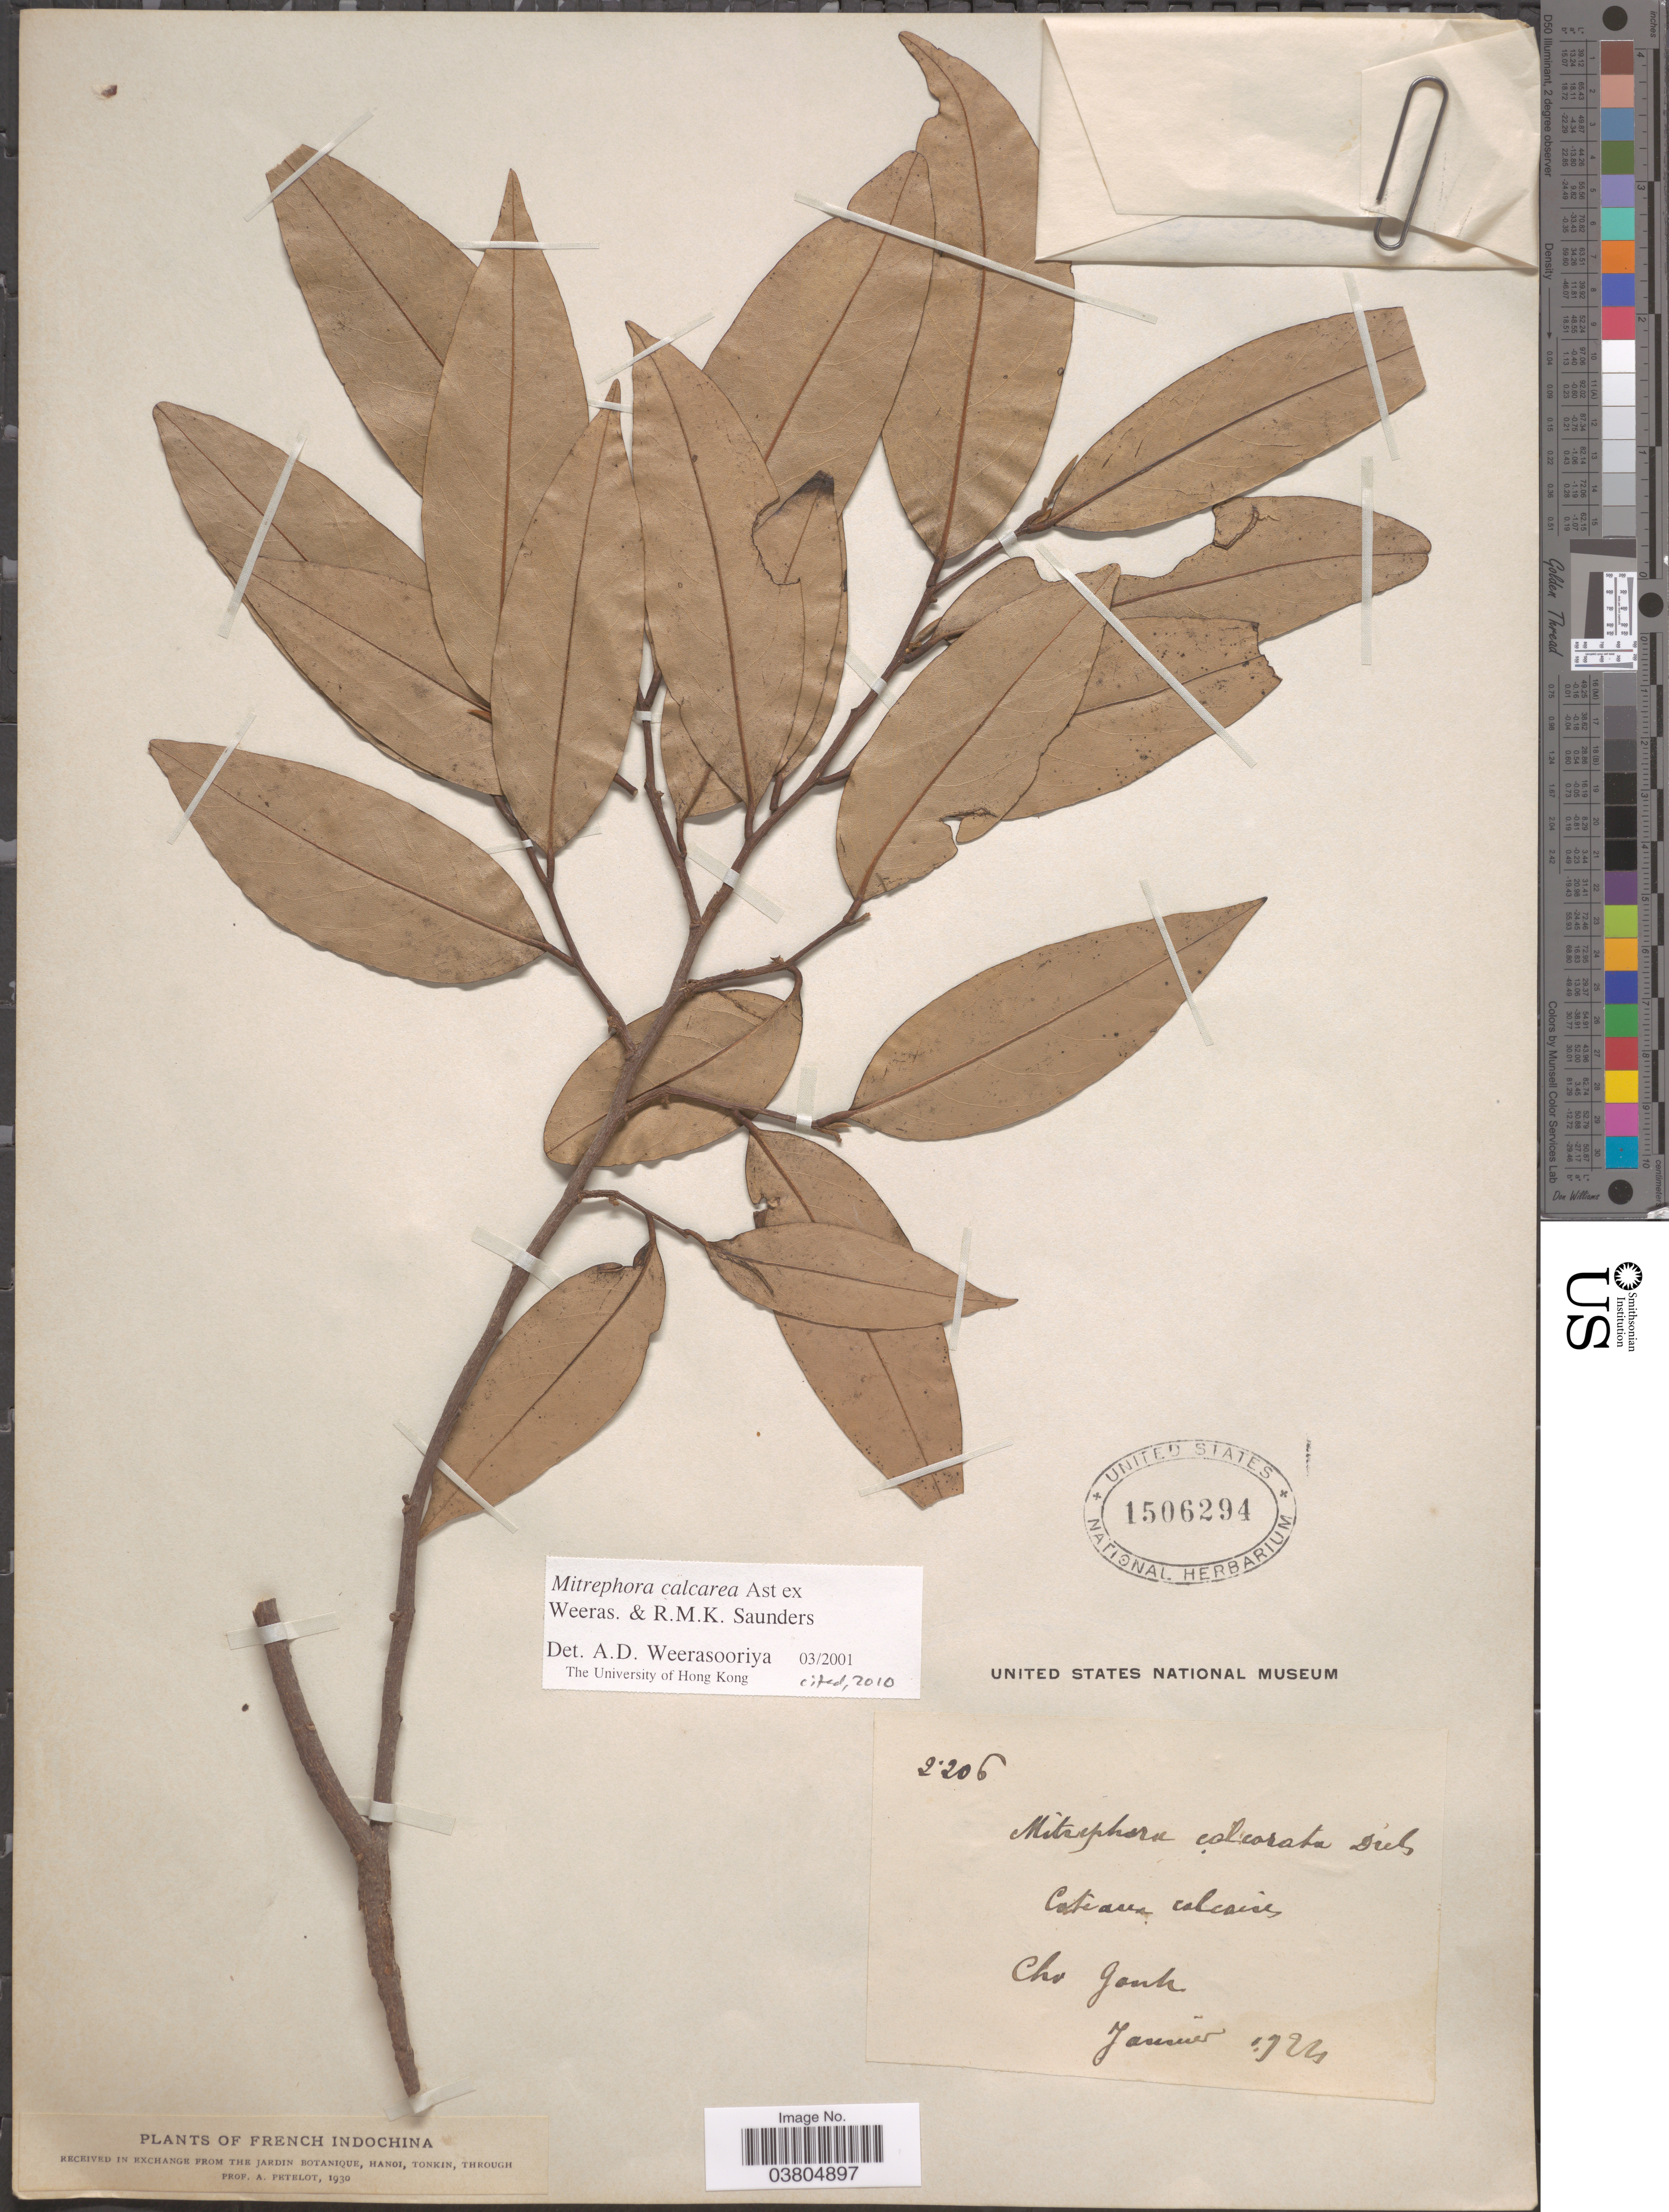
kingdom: Plantae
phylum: Tracheophyta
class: Magnoliopsida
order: Magnoliales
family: Annonaceae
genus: Mitrephora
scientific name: Mitrephora calcarea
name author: Diels ex Weeras. & R.M.K. Saunders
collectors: A. Petelot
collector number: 2206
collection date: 1924-01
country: Vietnam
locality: French Indochina. Cho Ganh.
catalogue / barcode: US 1506294